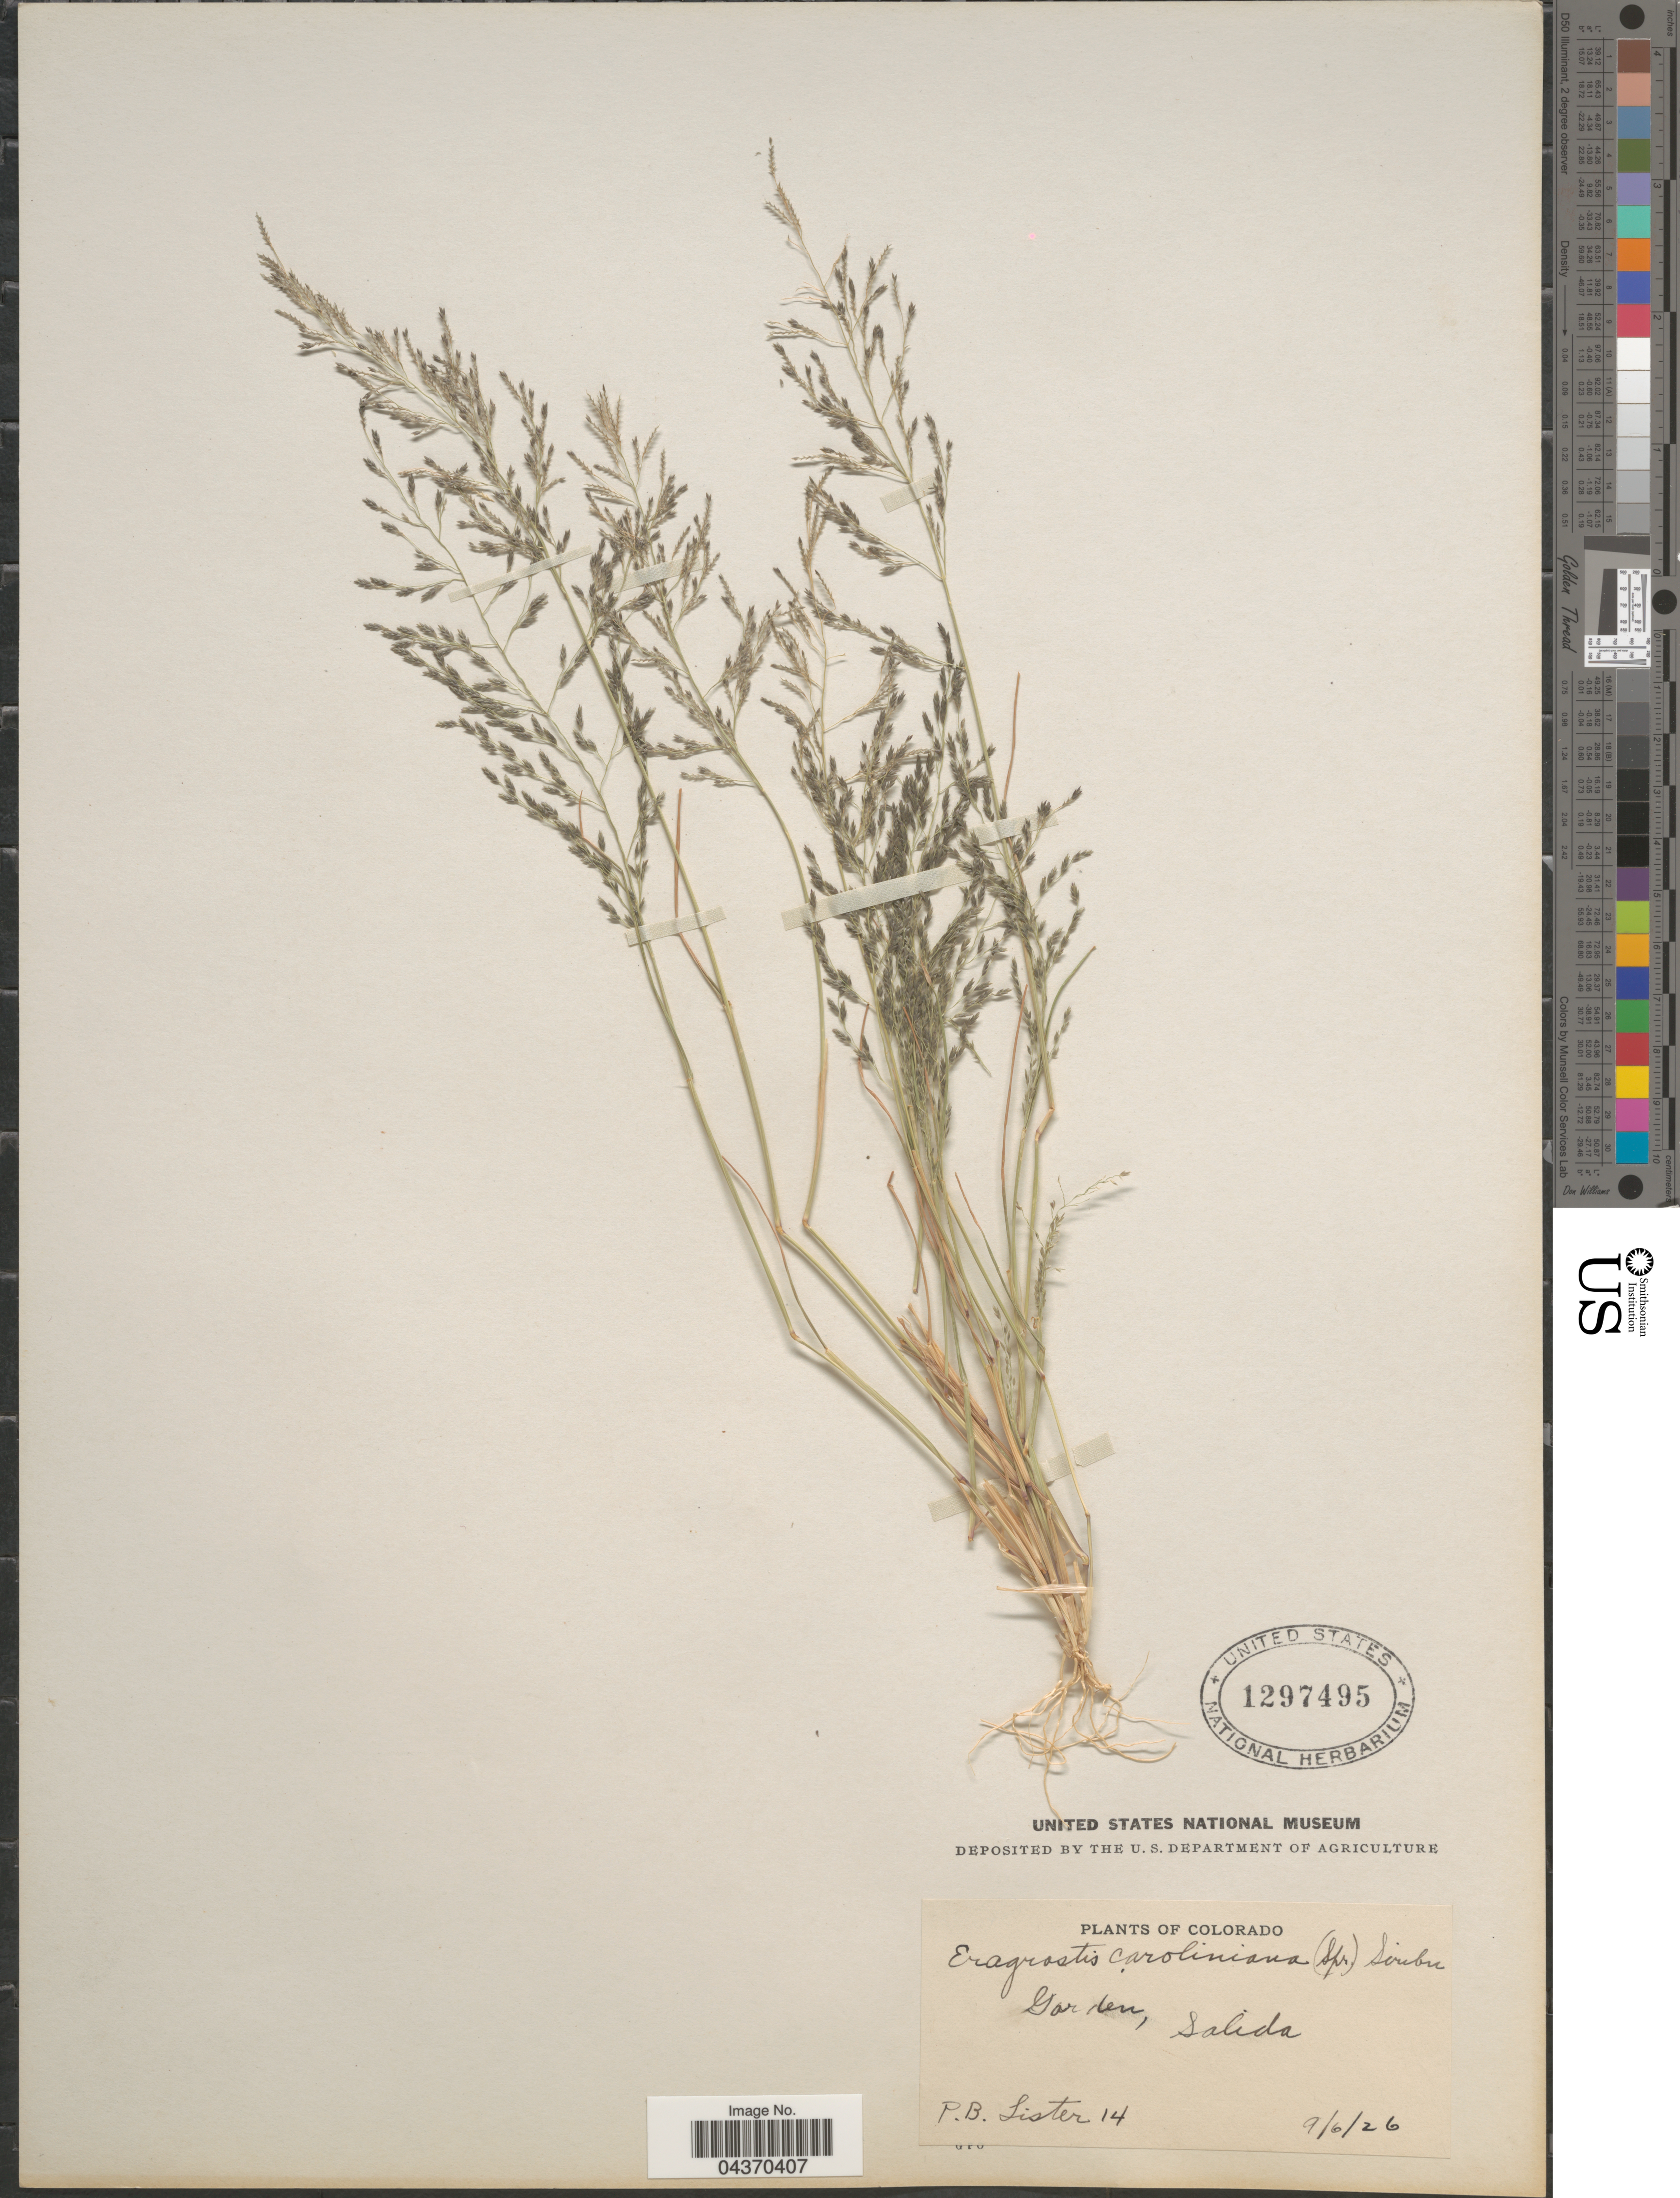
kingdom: Plantae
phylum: Tracheophyta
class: Liliopsida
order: Poales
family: Poaceae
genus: Eragrostis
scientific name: Eragrostis pectinacea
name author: (Michx.) Nees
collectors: P. Lister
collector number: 14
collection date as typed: Transcribed d/m/y: 6/9/26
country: United States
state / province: Colorado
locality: Garden, Salida.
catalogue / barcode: US 1297495